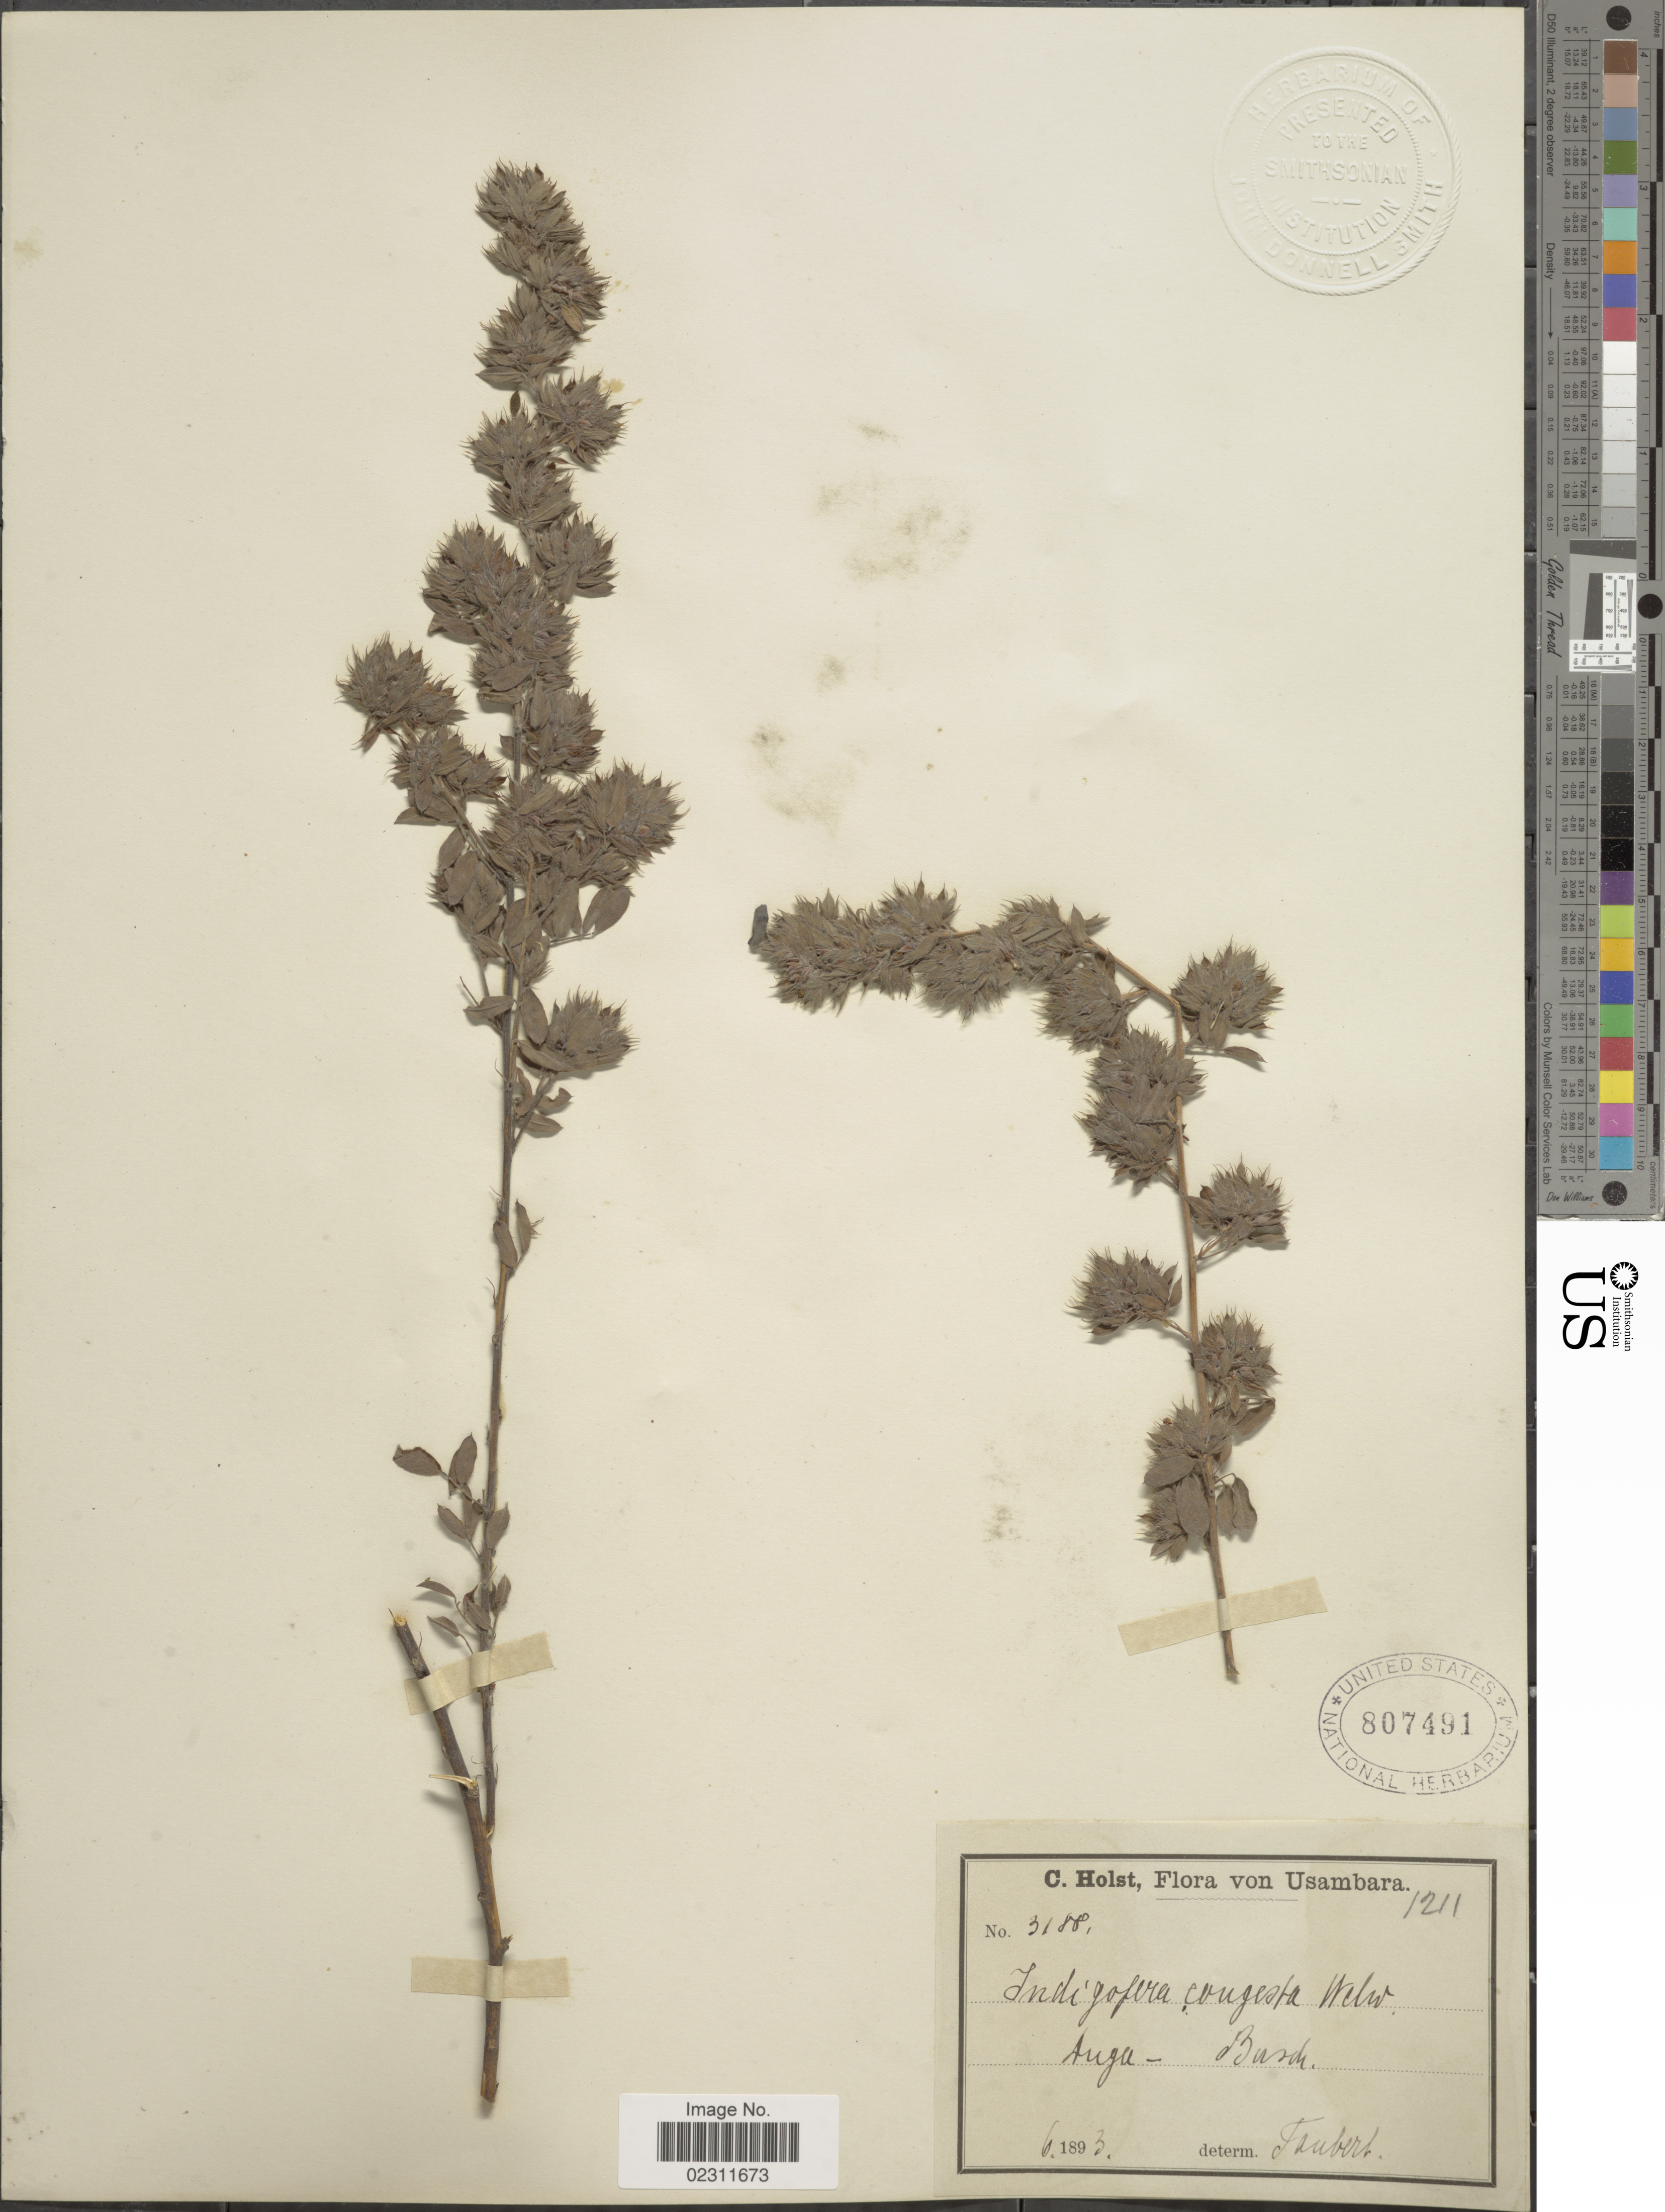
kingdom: Plantae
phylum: Tracheophyta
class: Magnoliopsida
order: Fabales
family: Fabaceae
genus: Indigofera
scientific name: Indigofera congesta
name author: Baker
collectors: C. H. Holst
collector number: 3188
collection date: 1893-06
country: Tanzania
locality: Usambara, Auga-Busch [interpreted]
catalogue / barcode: US 807491